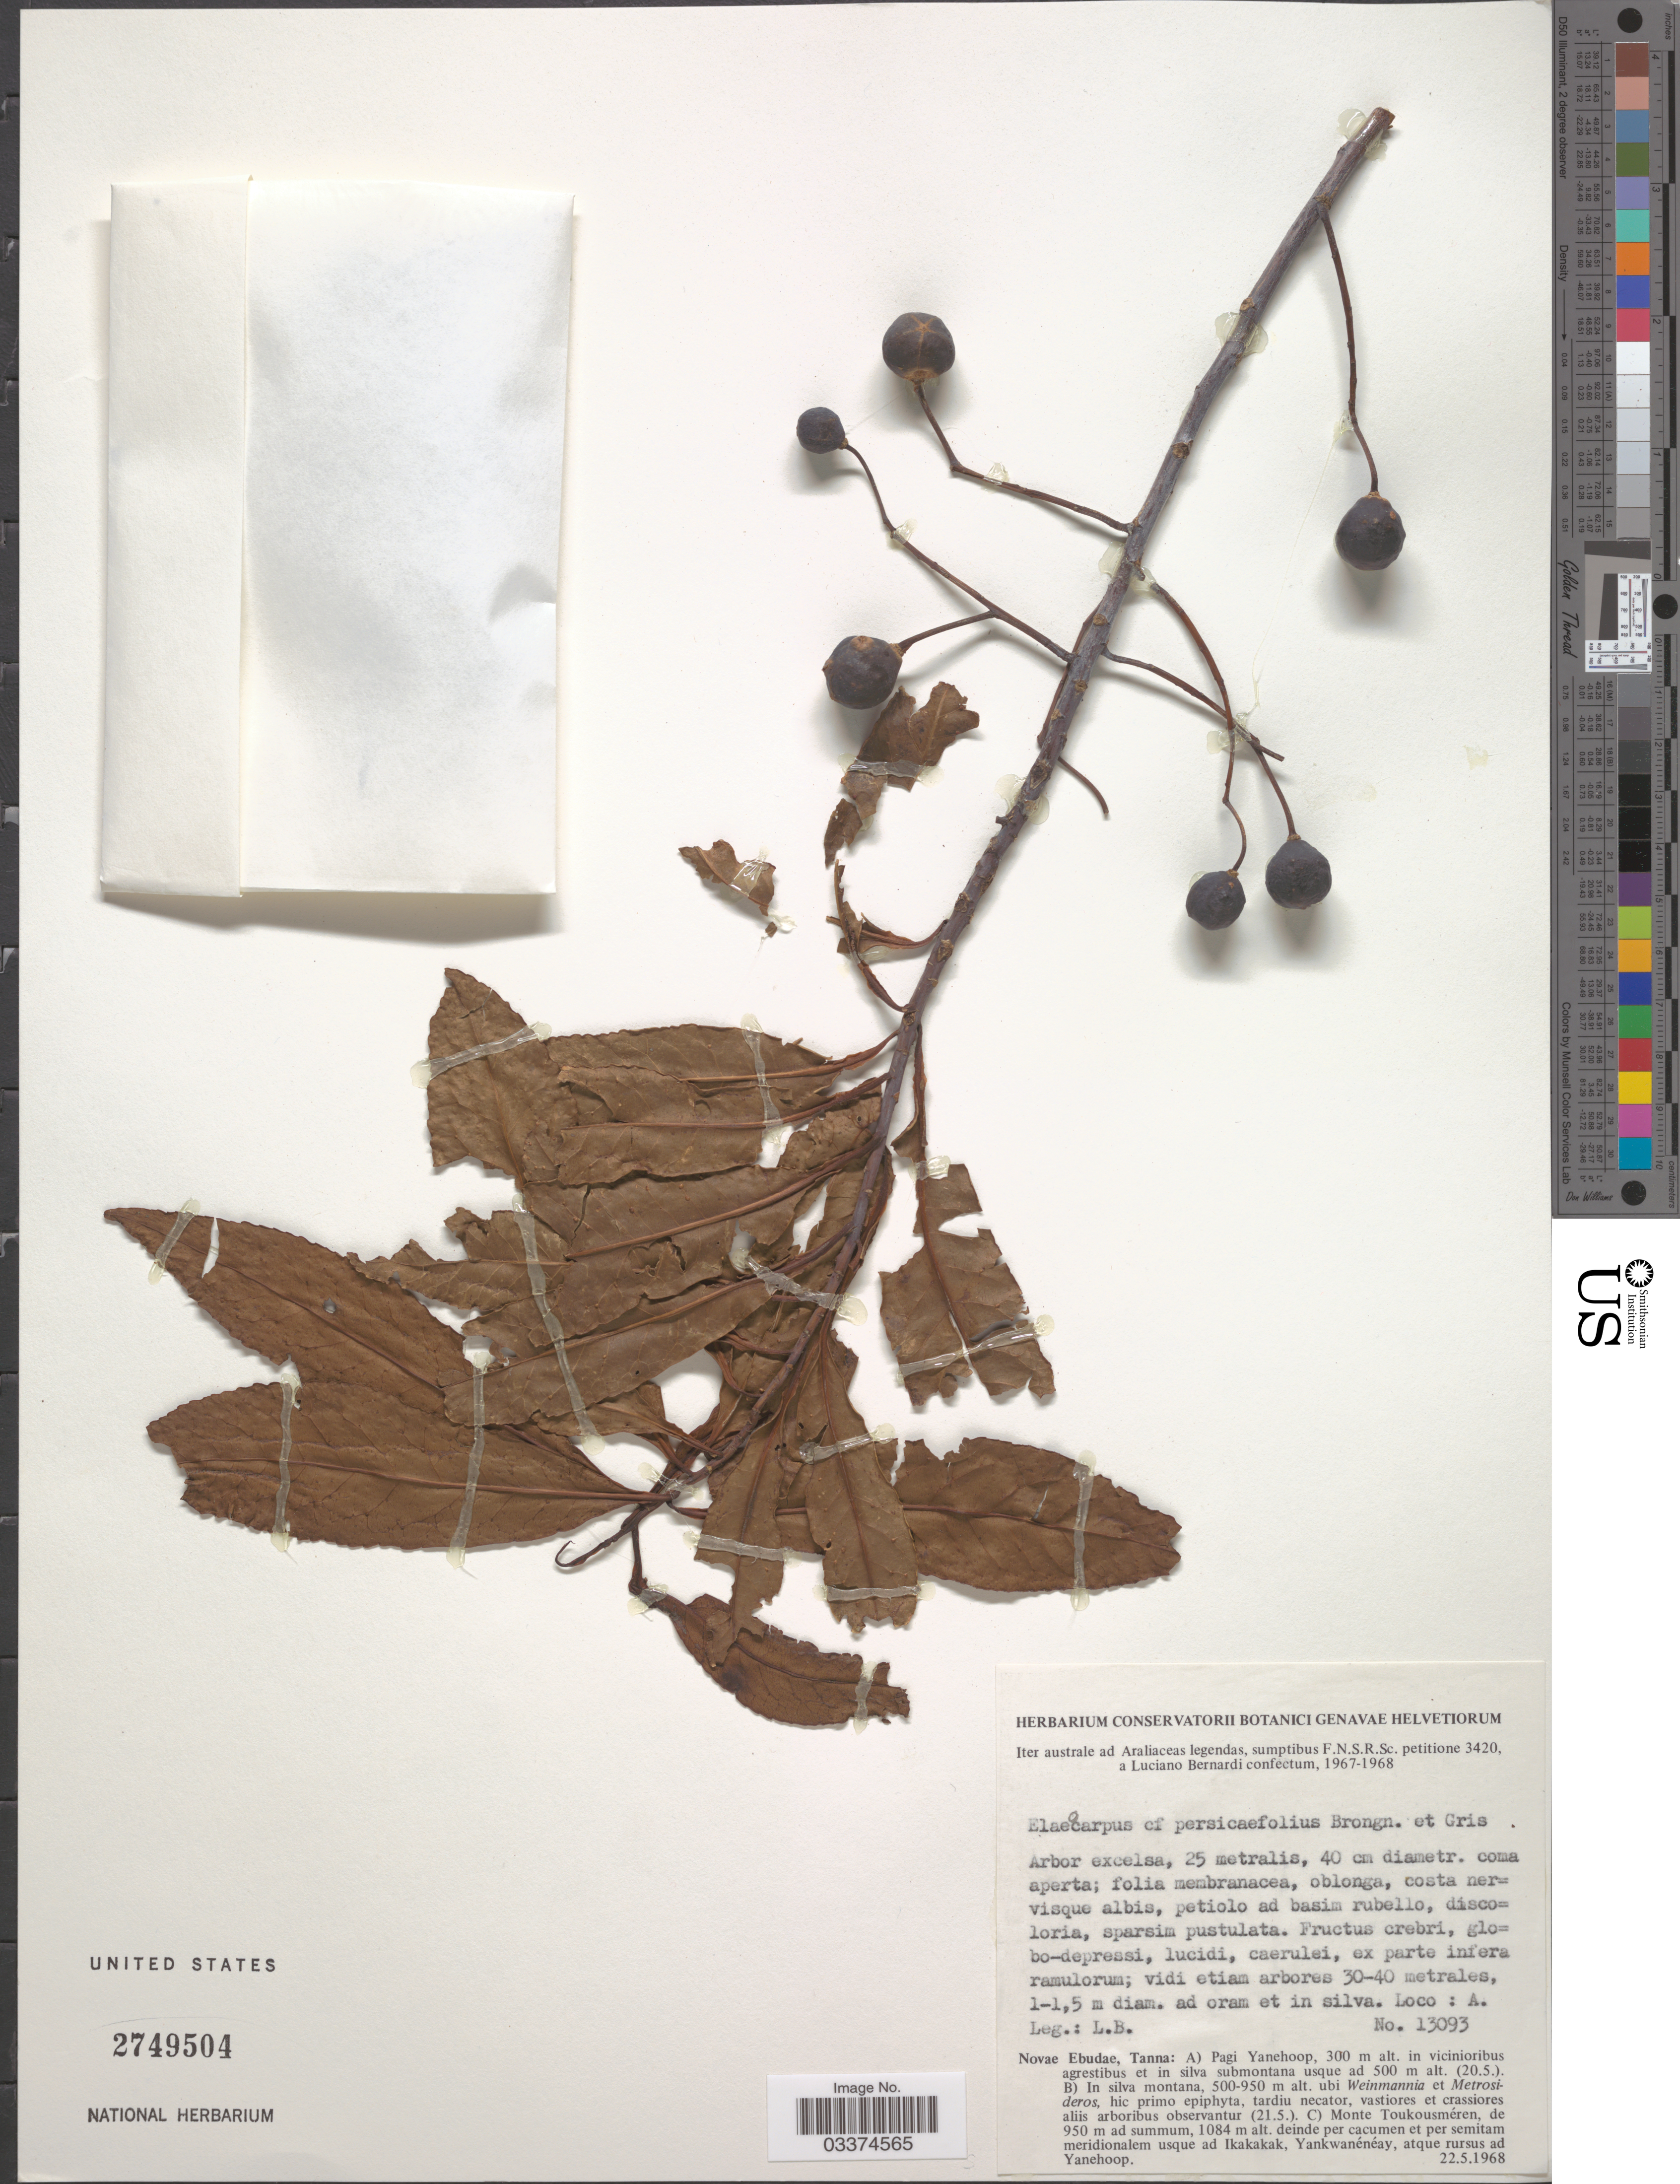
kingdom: Plantae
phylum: Tracheophyta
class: Magnoliopsida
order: Oxalidales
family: Elaeocarpaceae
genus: Elaeocarpus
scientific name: Elaeocarpus persicifolius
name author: Brongn. & Gris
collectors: L. Bernardi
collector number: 13093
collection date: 1968-05-20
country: Vanuatu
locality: Novae Ebudae, Tanna: Pagi Yanehoop.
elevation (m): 300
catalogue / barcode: US 2749504